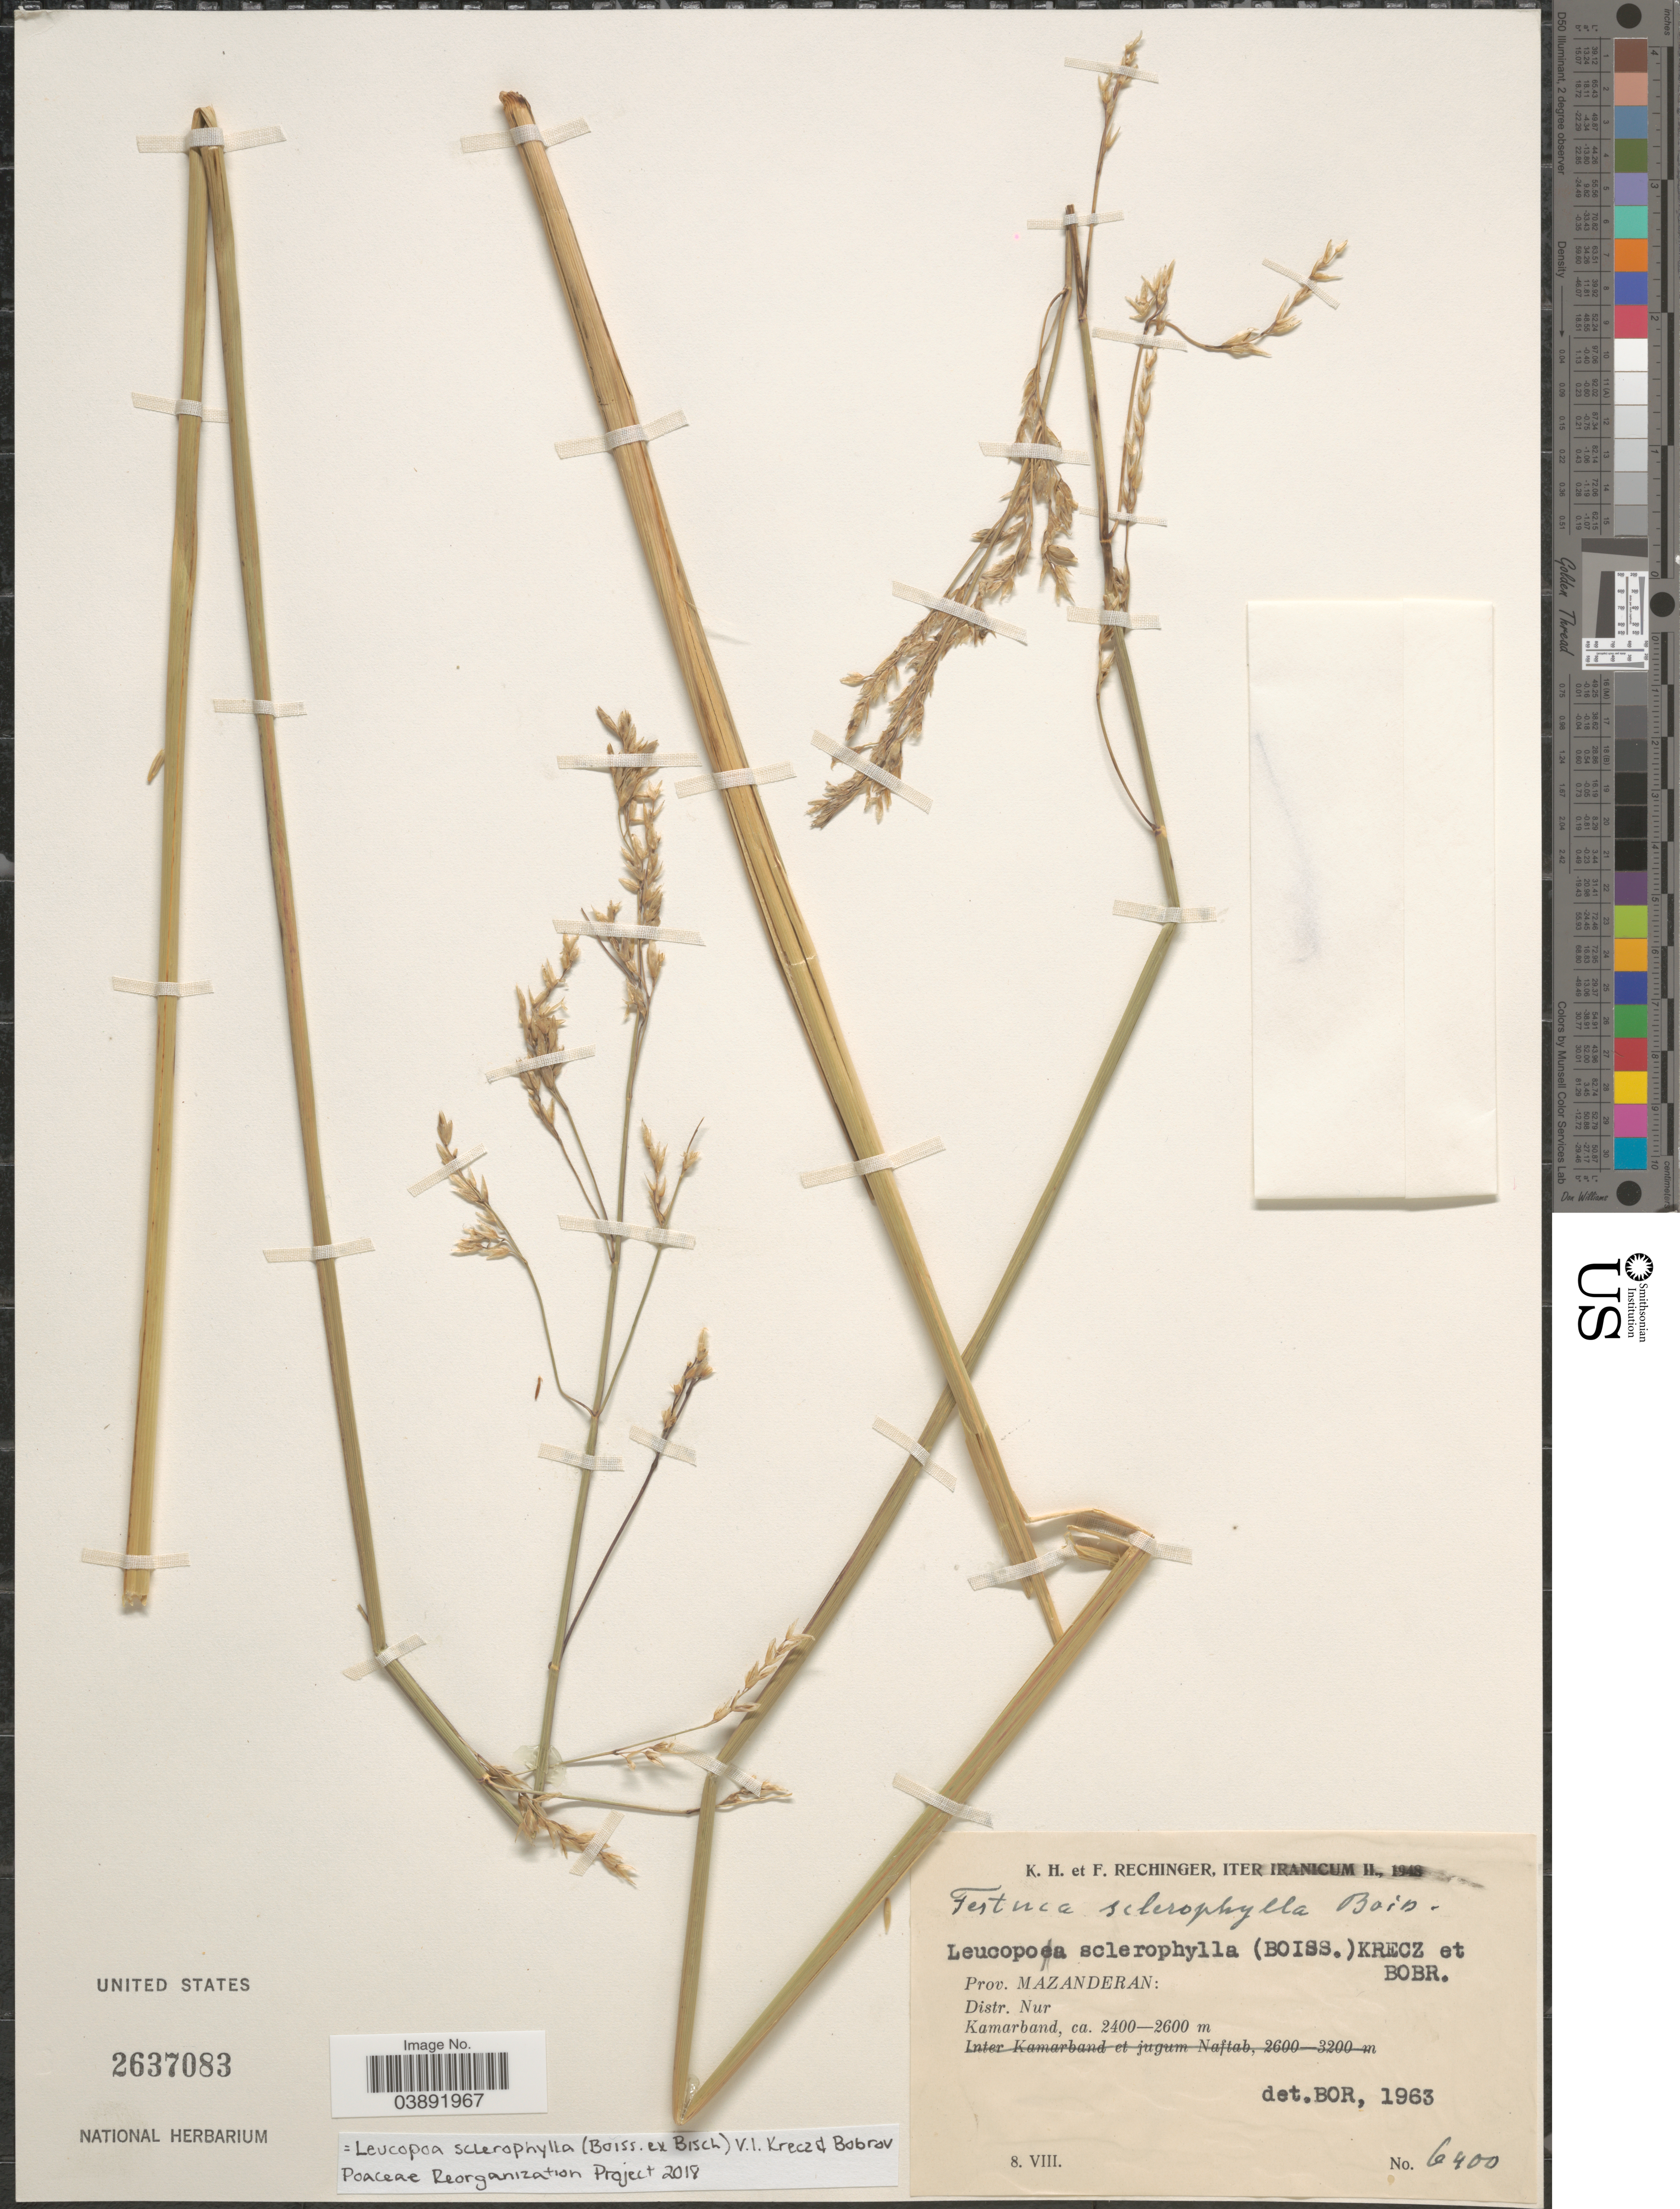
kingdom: Plantae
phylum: Tracheophyta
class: Liliopsida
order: Poales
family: Poaceae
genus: Xanthochloa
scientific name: Leucopoa sclerophylla ined.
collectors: K. H. Rechinger & F. Rechinger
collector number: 6400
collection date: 1948-08-08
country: Iran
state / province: Mazandaran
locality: Prov. Mazanderan: Distr. Nur. Kamarband.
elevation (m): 2400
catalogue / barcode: US 2637083